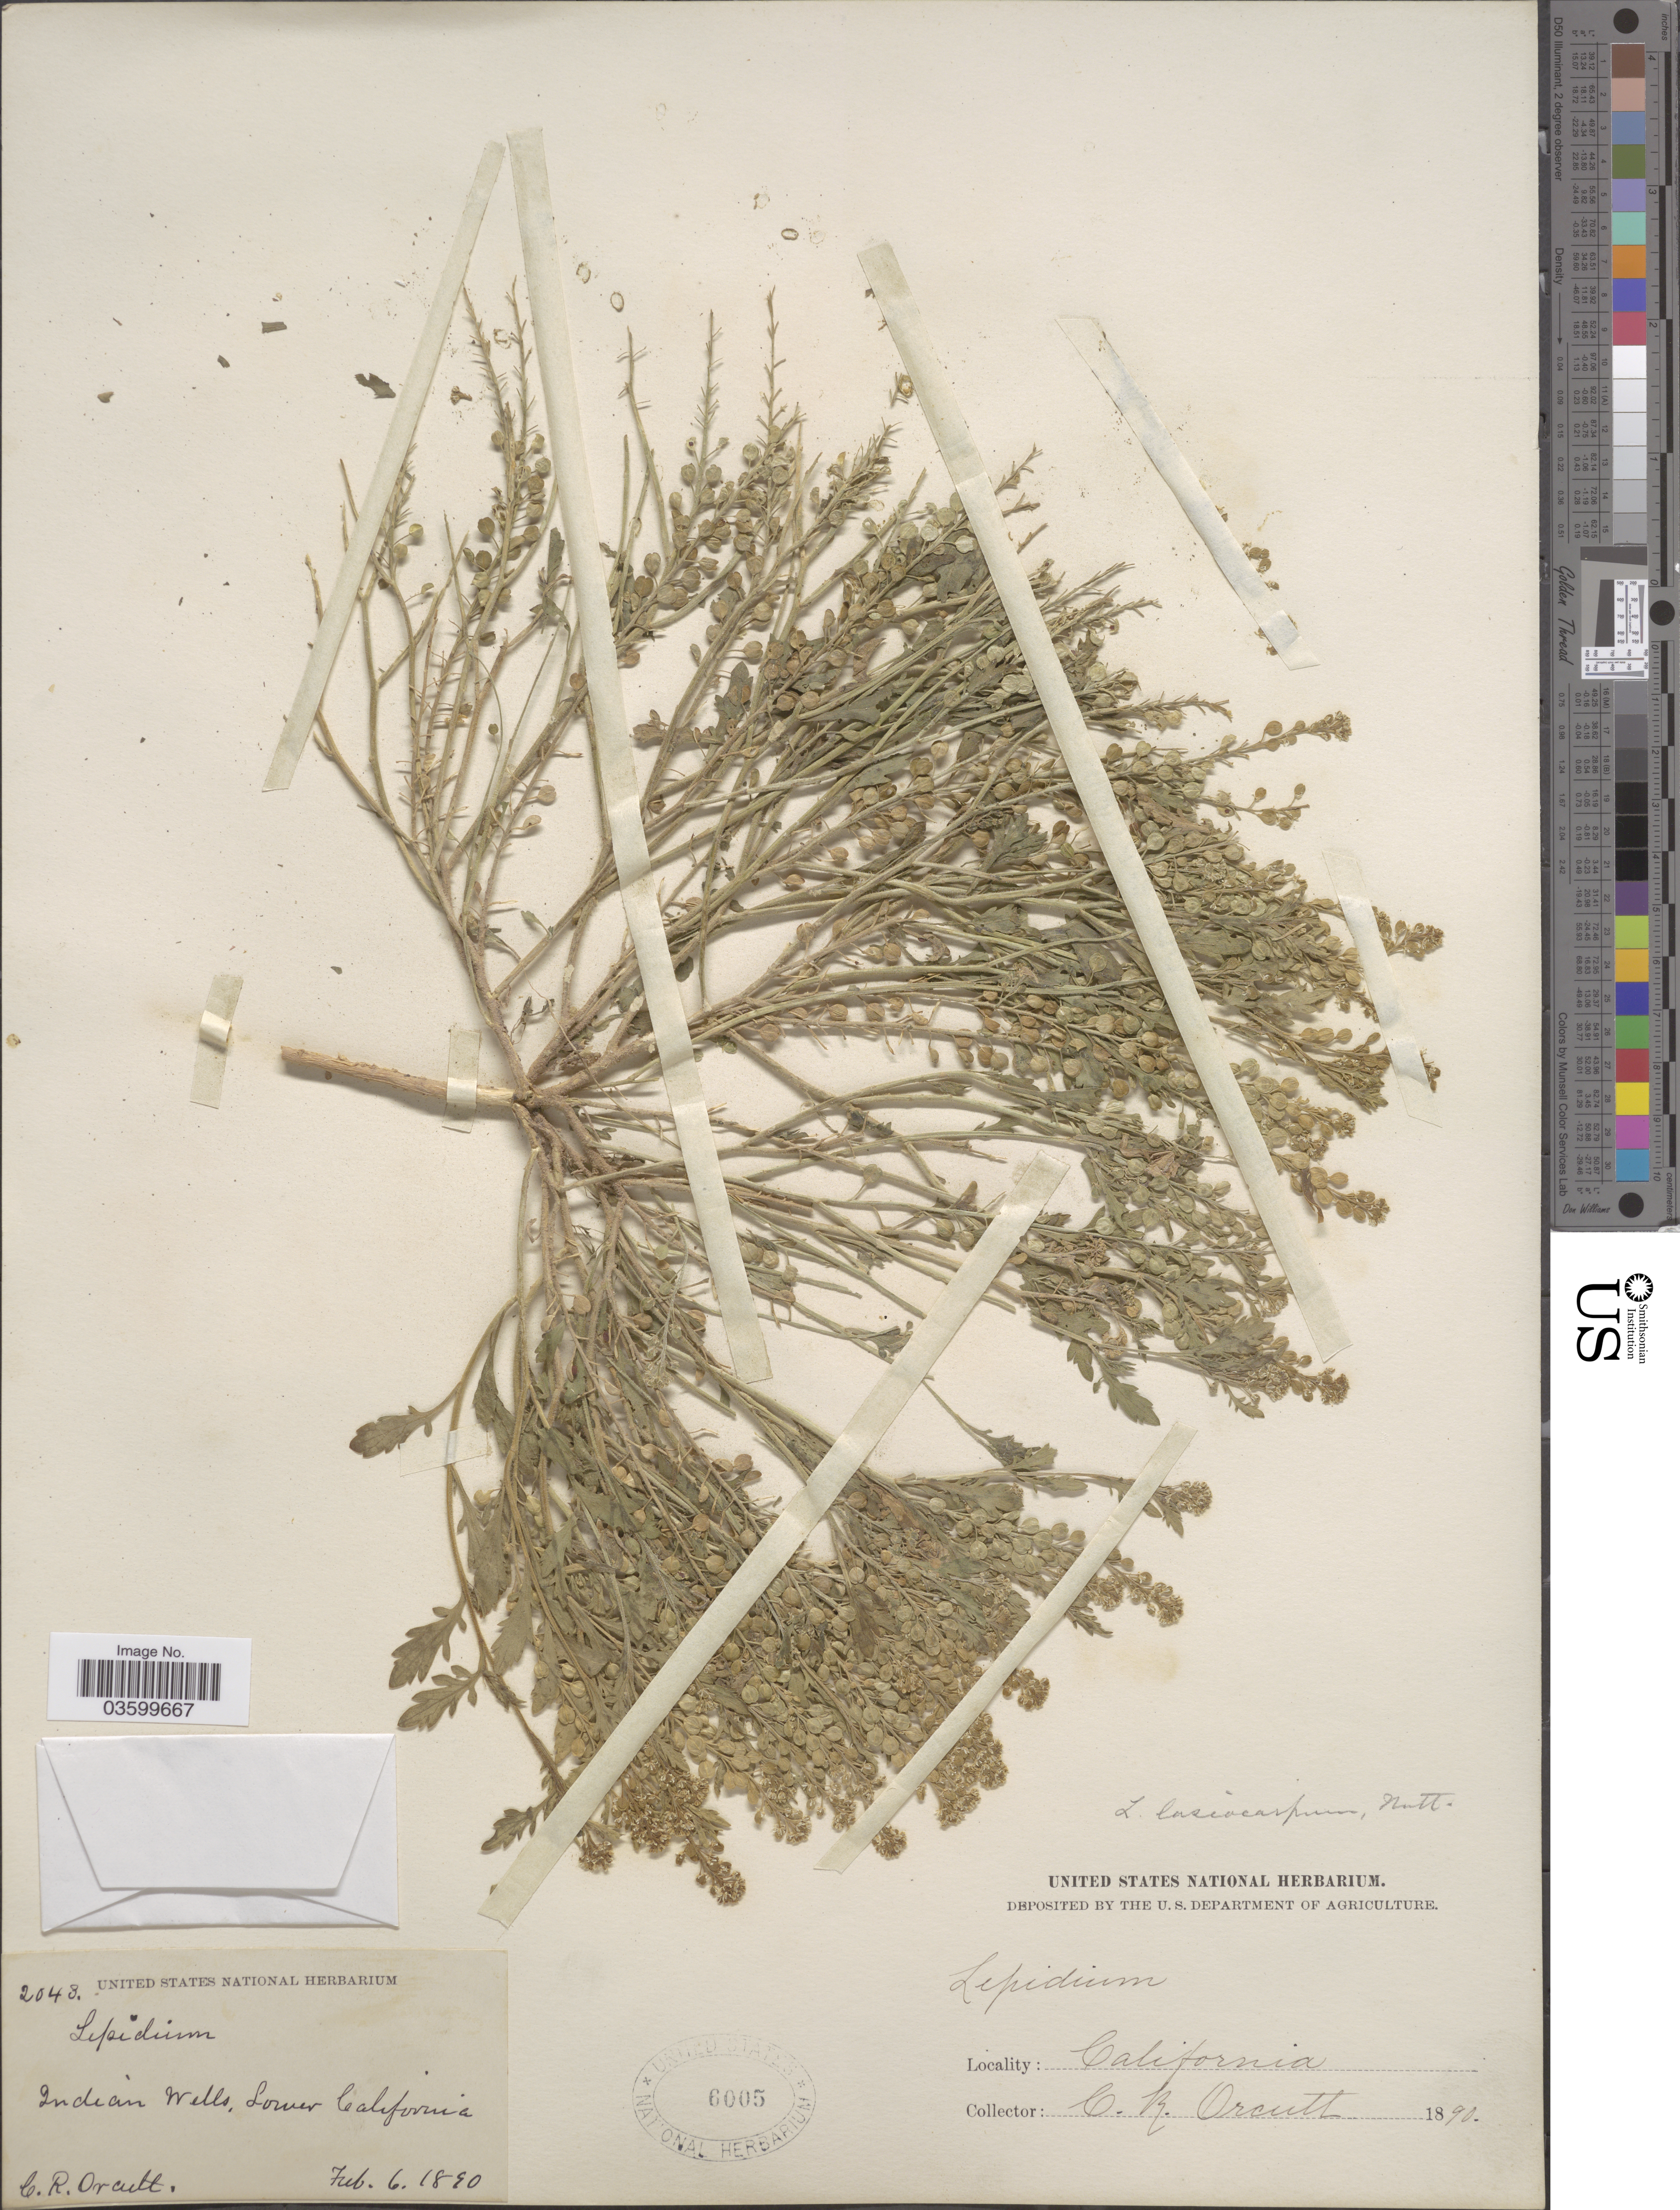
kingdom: Plantae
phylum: Tracheophyta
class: Magnoliopsida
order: Brassicales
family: Brassicaceae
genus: Lepidium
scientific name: Lepidium lasiocarpum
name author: Nutt.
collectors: C. R. Orcutt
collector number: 2043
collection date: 1890-02-06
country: United States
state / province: California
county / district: Riverside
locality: Indian Wells, Lower California.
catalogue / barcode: US 6005